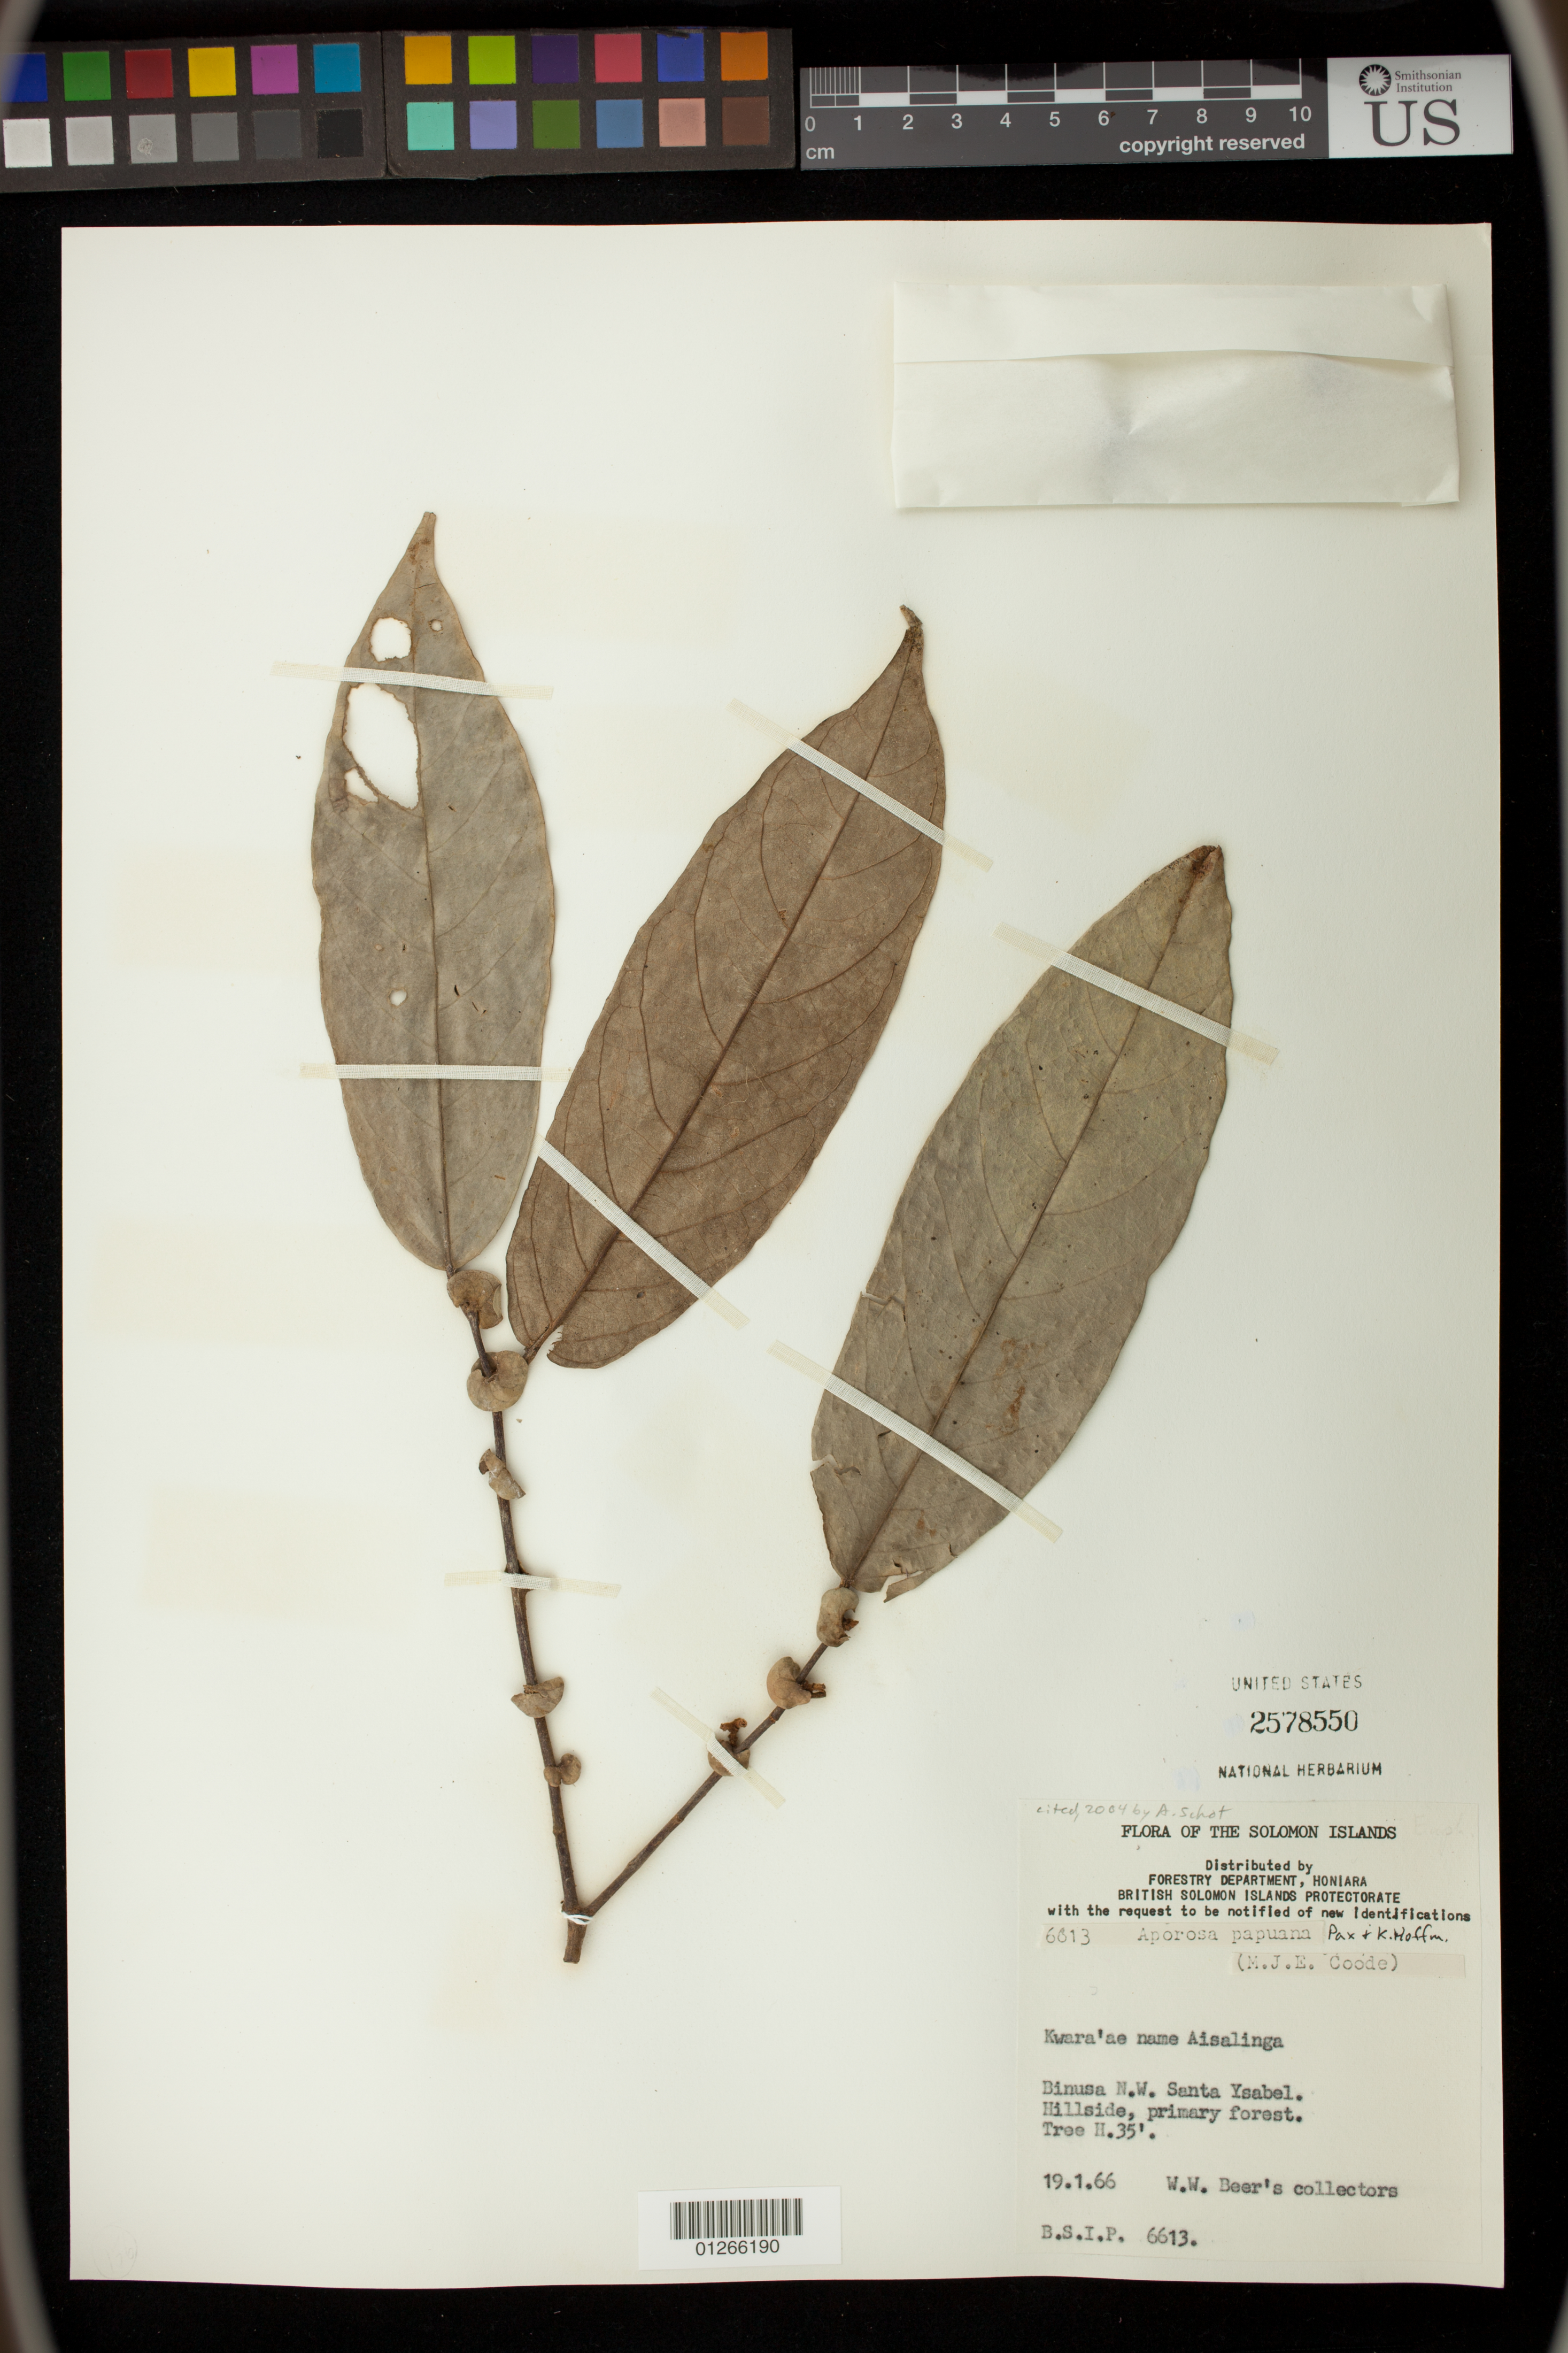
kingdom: Plantae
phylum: Tracheophyta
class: Magnoliopsida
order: Malpighiales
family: Phyllanthaceae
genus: Aporosa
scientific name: Aporosa papuana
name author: Pax & K. Hoffm.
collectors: W. Beer's Collectors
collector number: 6613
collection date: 1966-01-19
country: Solomon Islands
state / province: Isabel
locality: Binusa N.W. Santa Ysabel.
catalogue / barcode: US 2578550